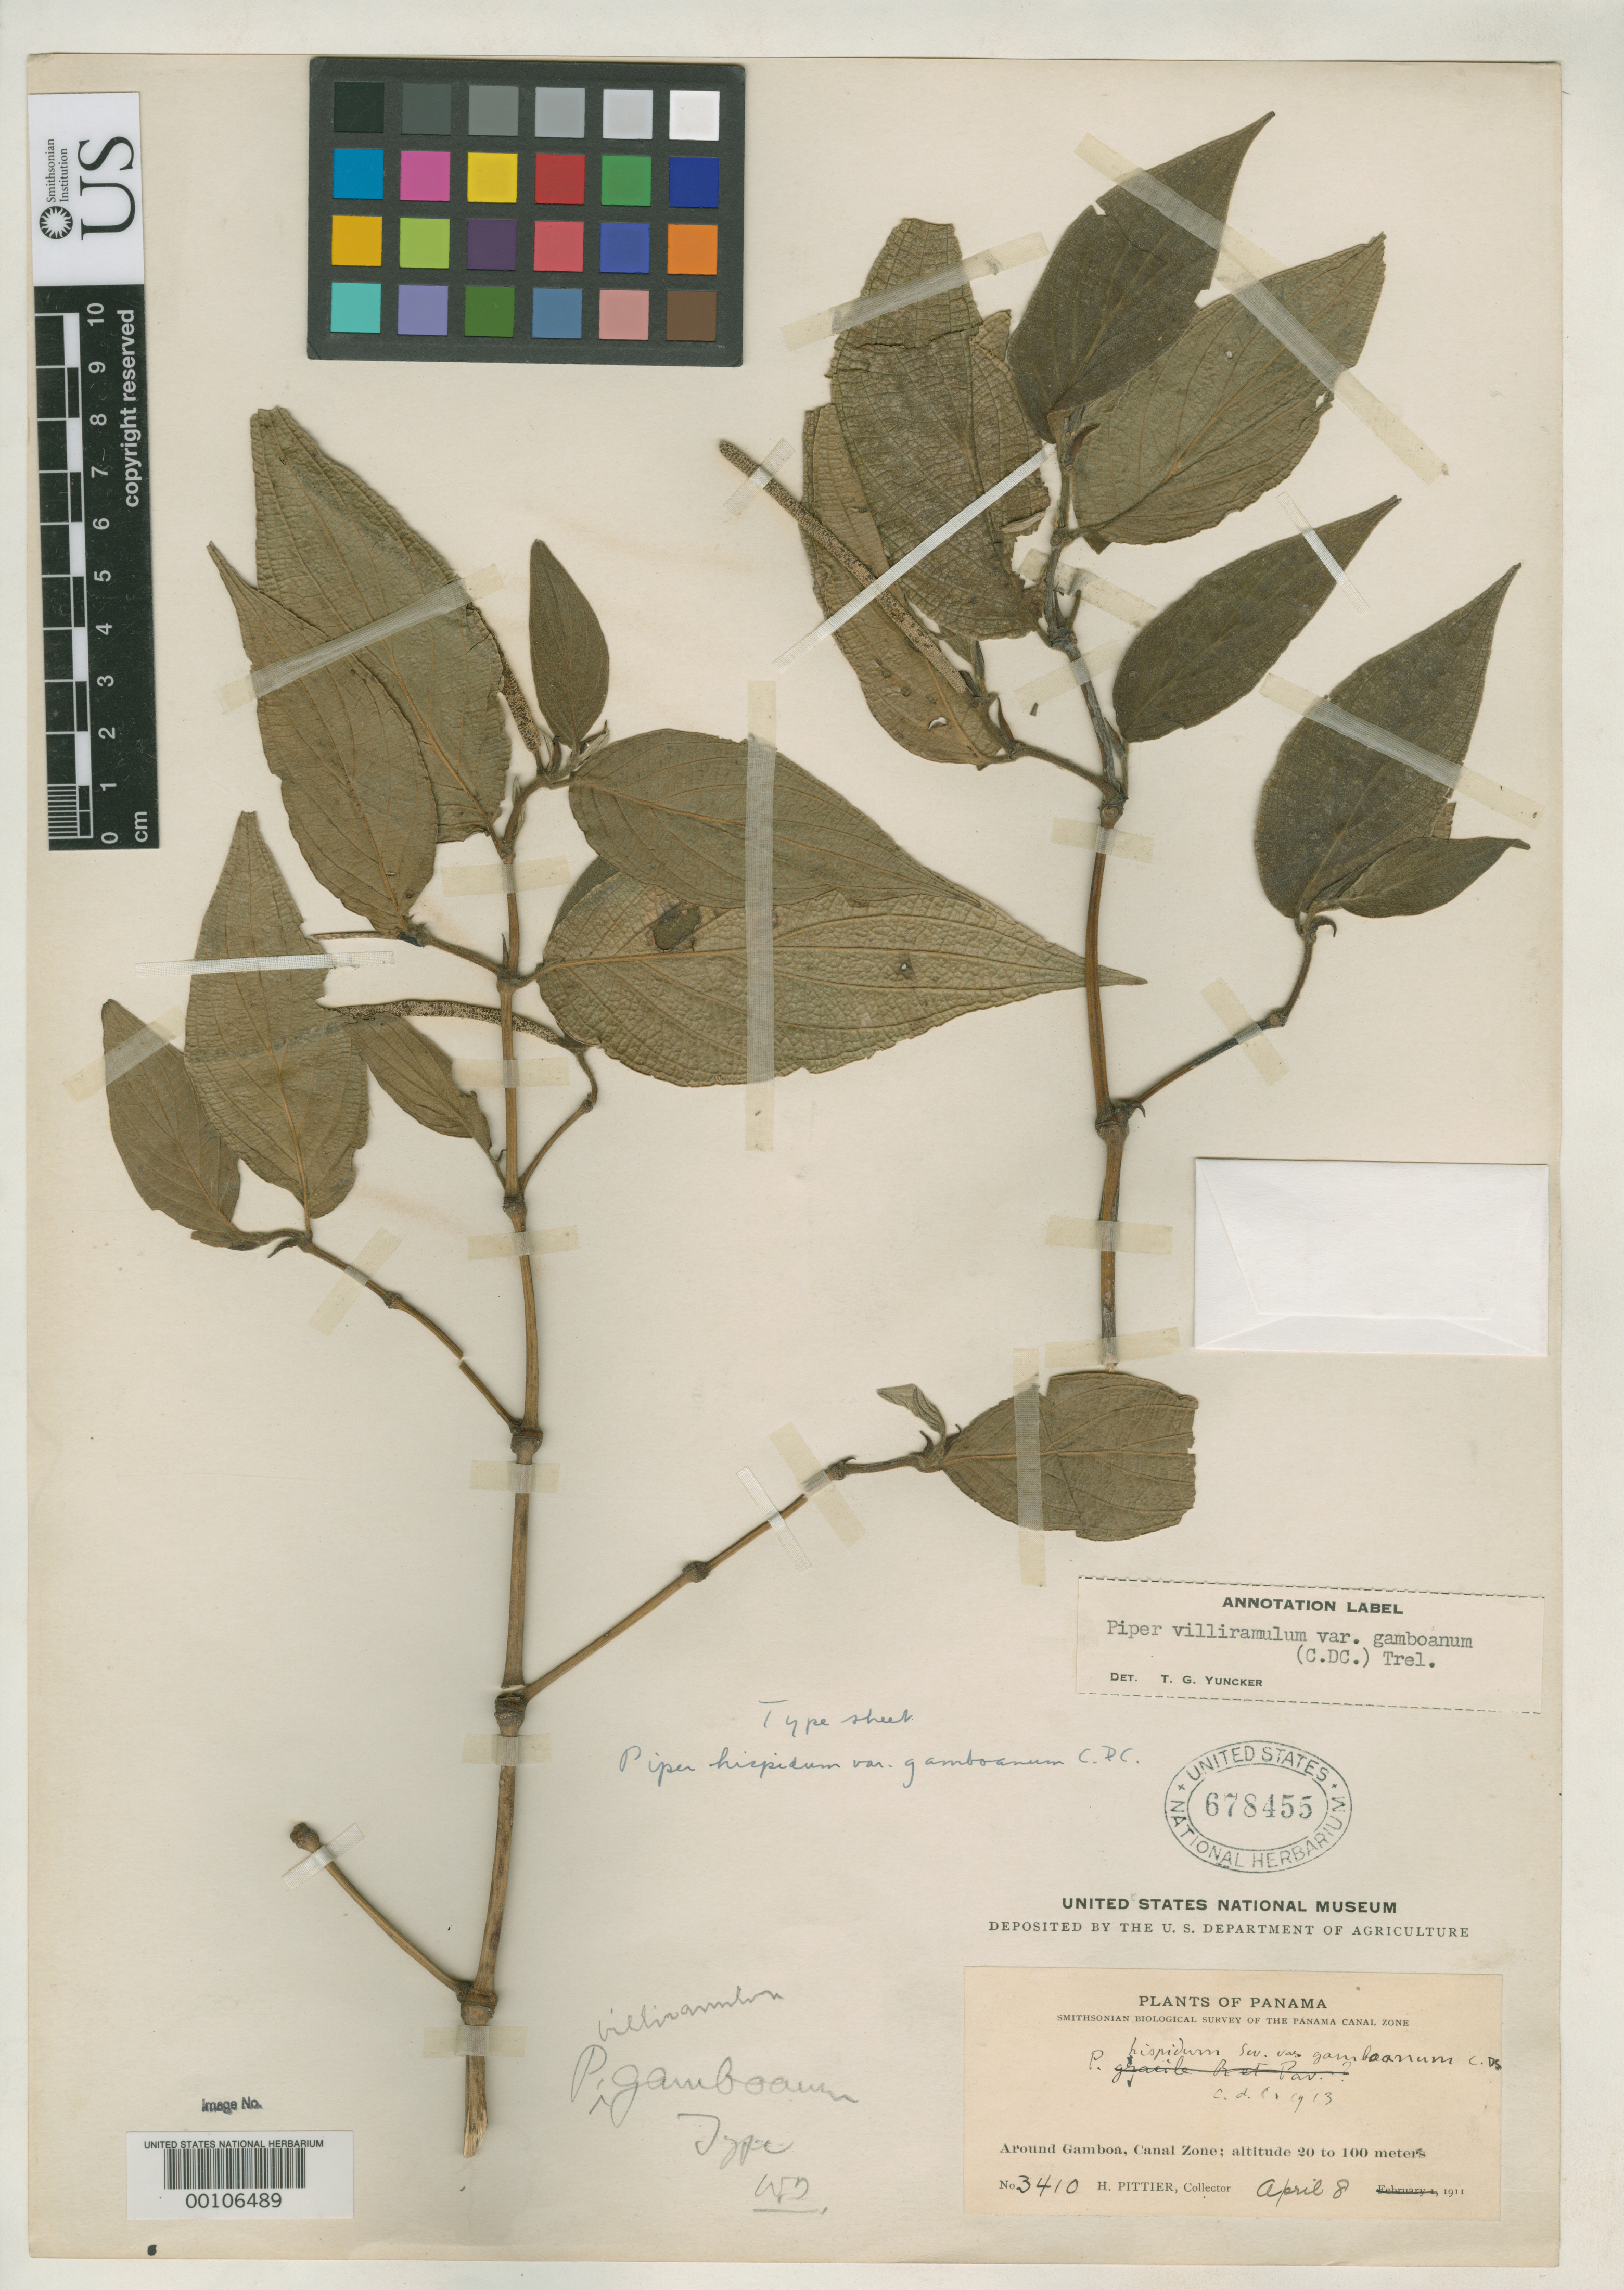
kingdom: Plantae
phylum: Tracheophyta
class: Magnoliopsida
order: Piperales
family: Piperaceae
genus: Piper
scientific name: Piper hispidum var. gamboanum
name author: C. DC.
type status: Possible Holotype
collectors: H. F. Pittier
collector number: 3410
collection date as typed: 08 Apr 1911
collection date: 1911-04-08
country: Panama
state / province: Colón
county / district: Canal Zone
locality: Around Gamboa.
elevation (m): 20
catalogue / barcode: US 678455